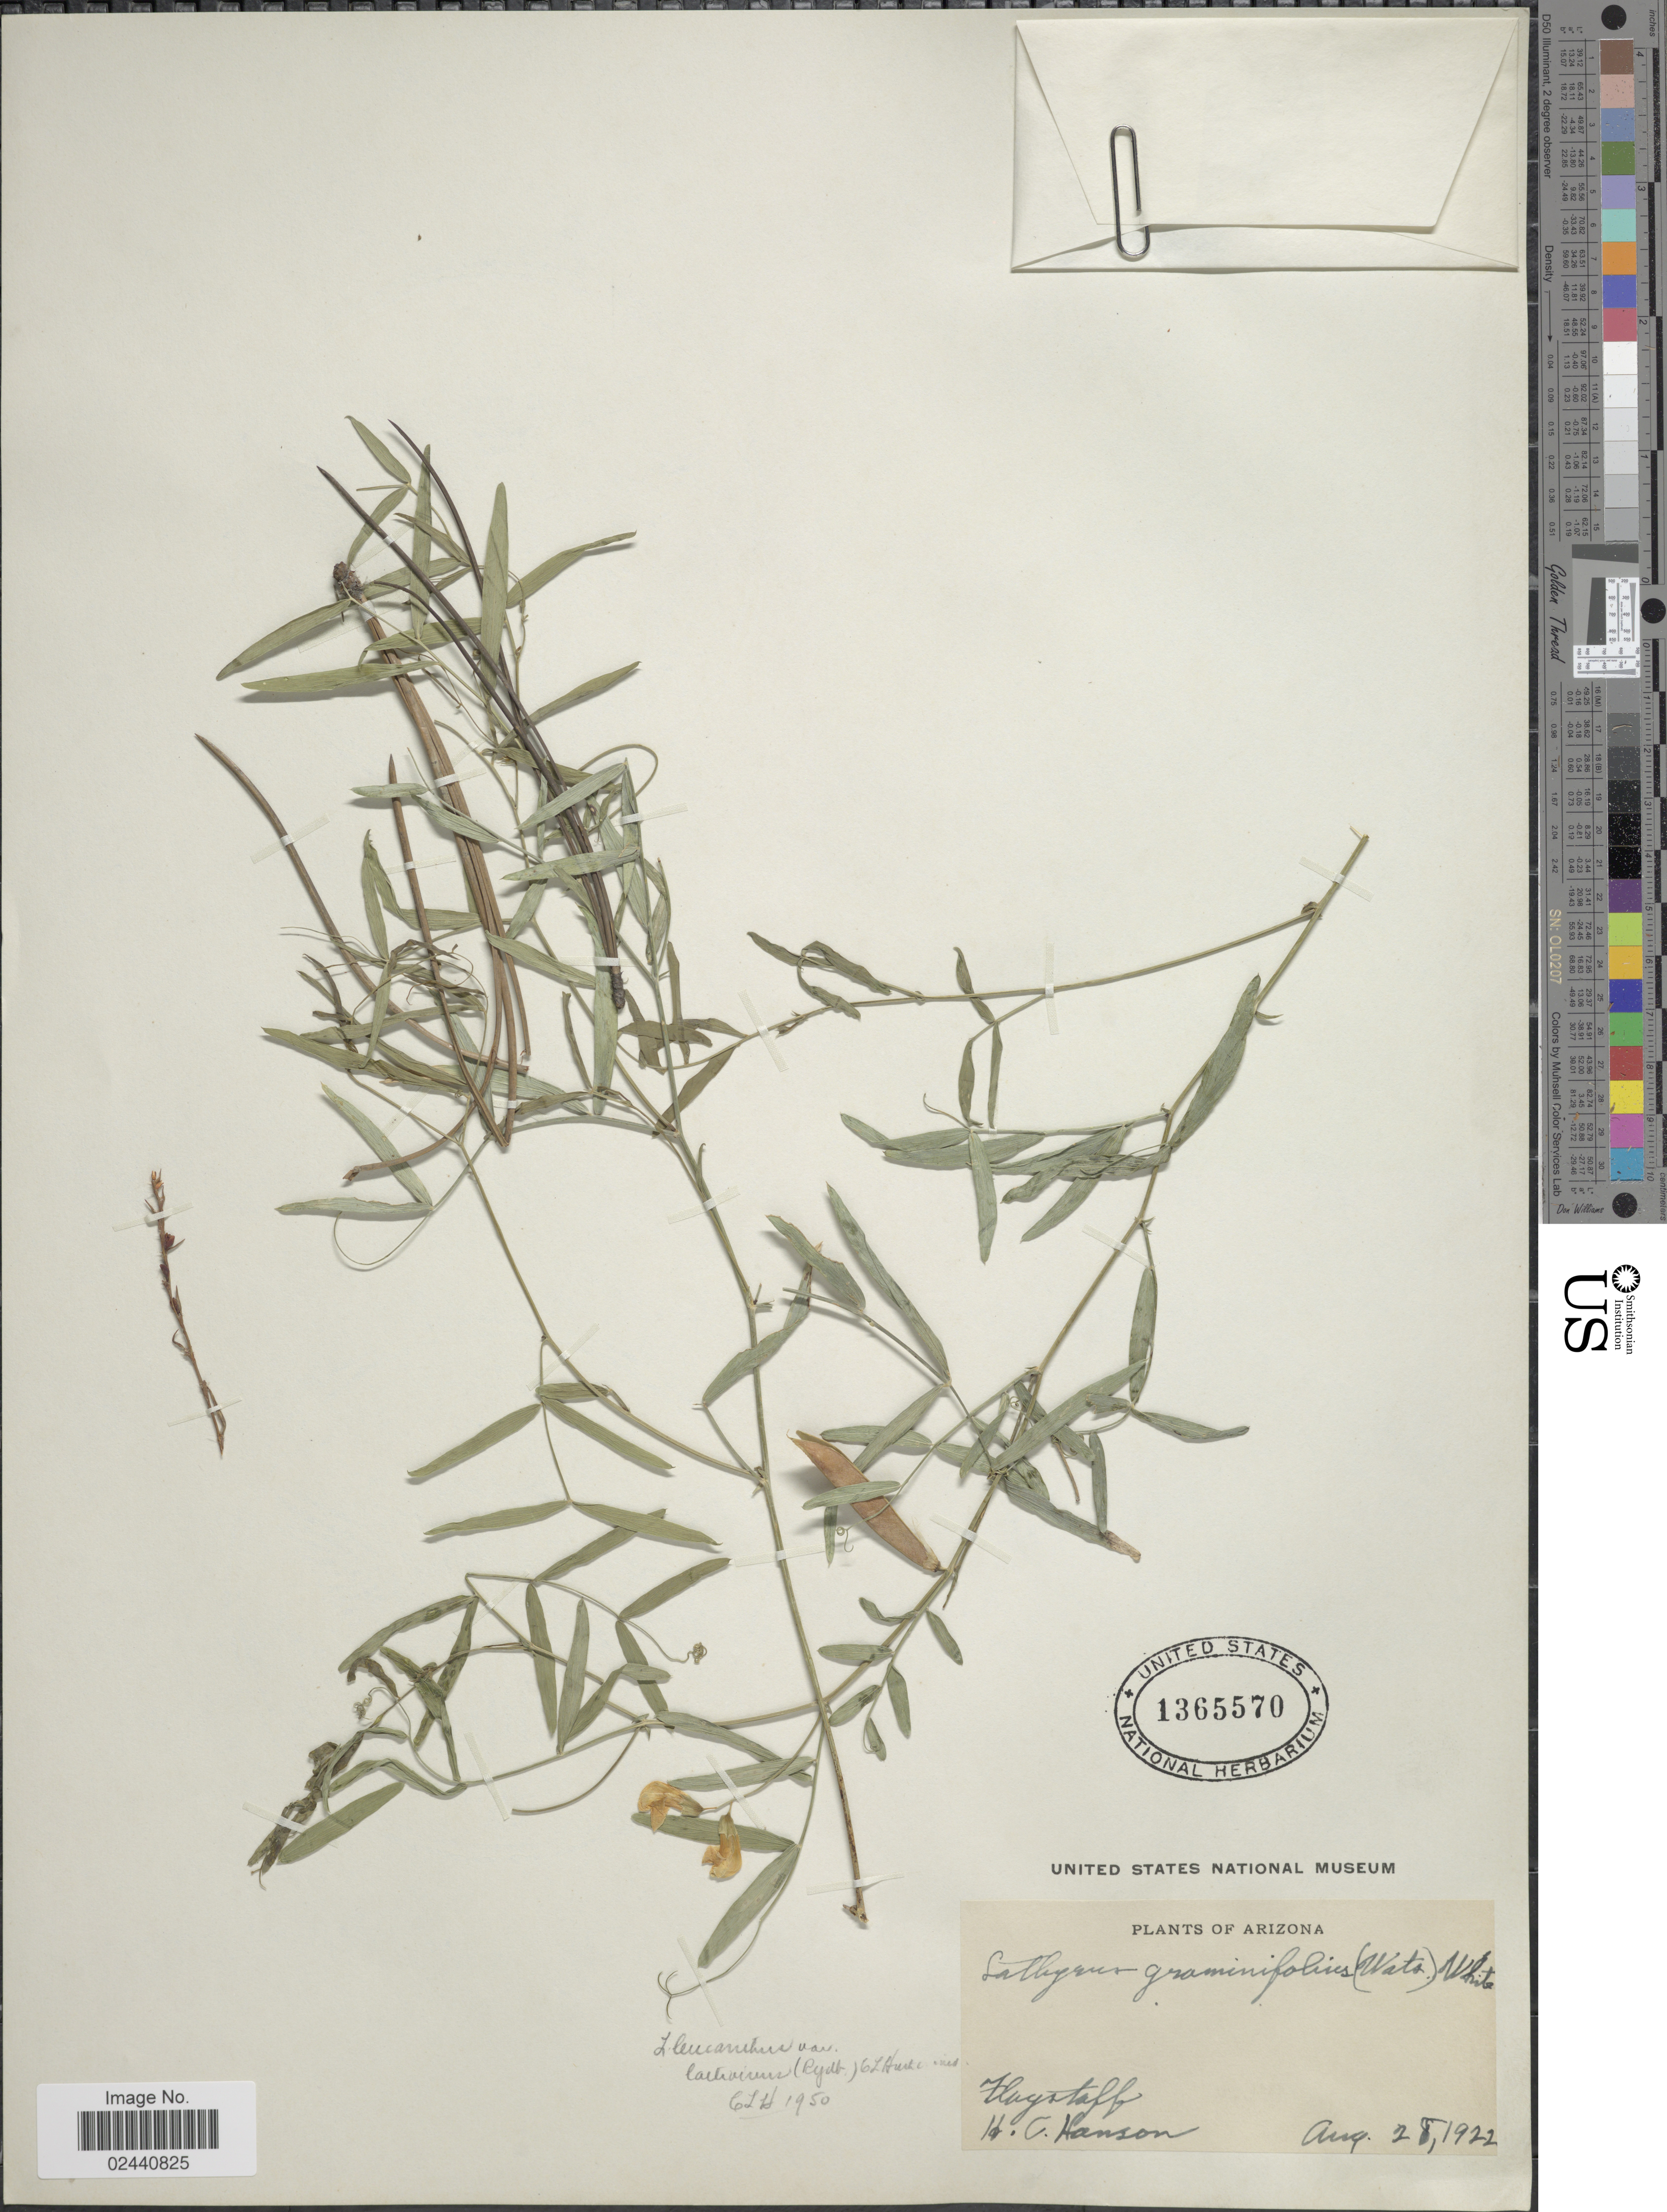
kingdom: Plantae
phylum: Tracheophyta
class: Magnoliopsida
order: Fabales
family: Fabaceae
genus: Lathyrus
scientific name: Lathyrus laetivirens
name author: Greene in Rydb.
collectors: H. Hanson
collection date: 1922-08-28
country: United States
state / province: Arizona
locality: Flagstaff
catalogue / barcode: US 1365570